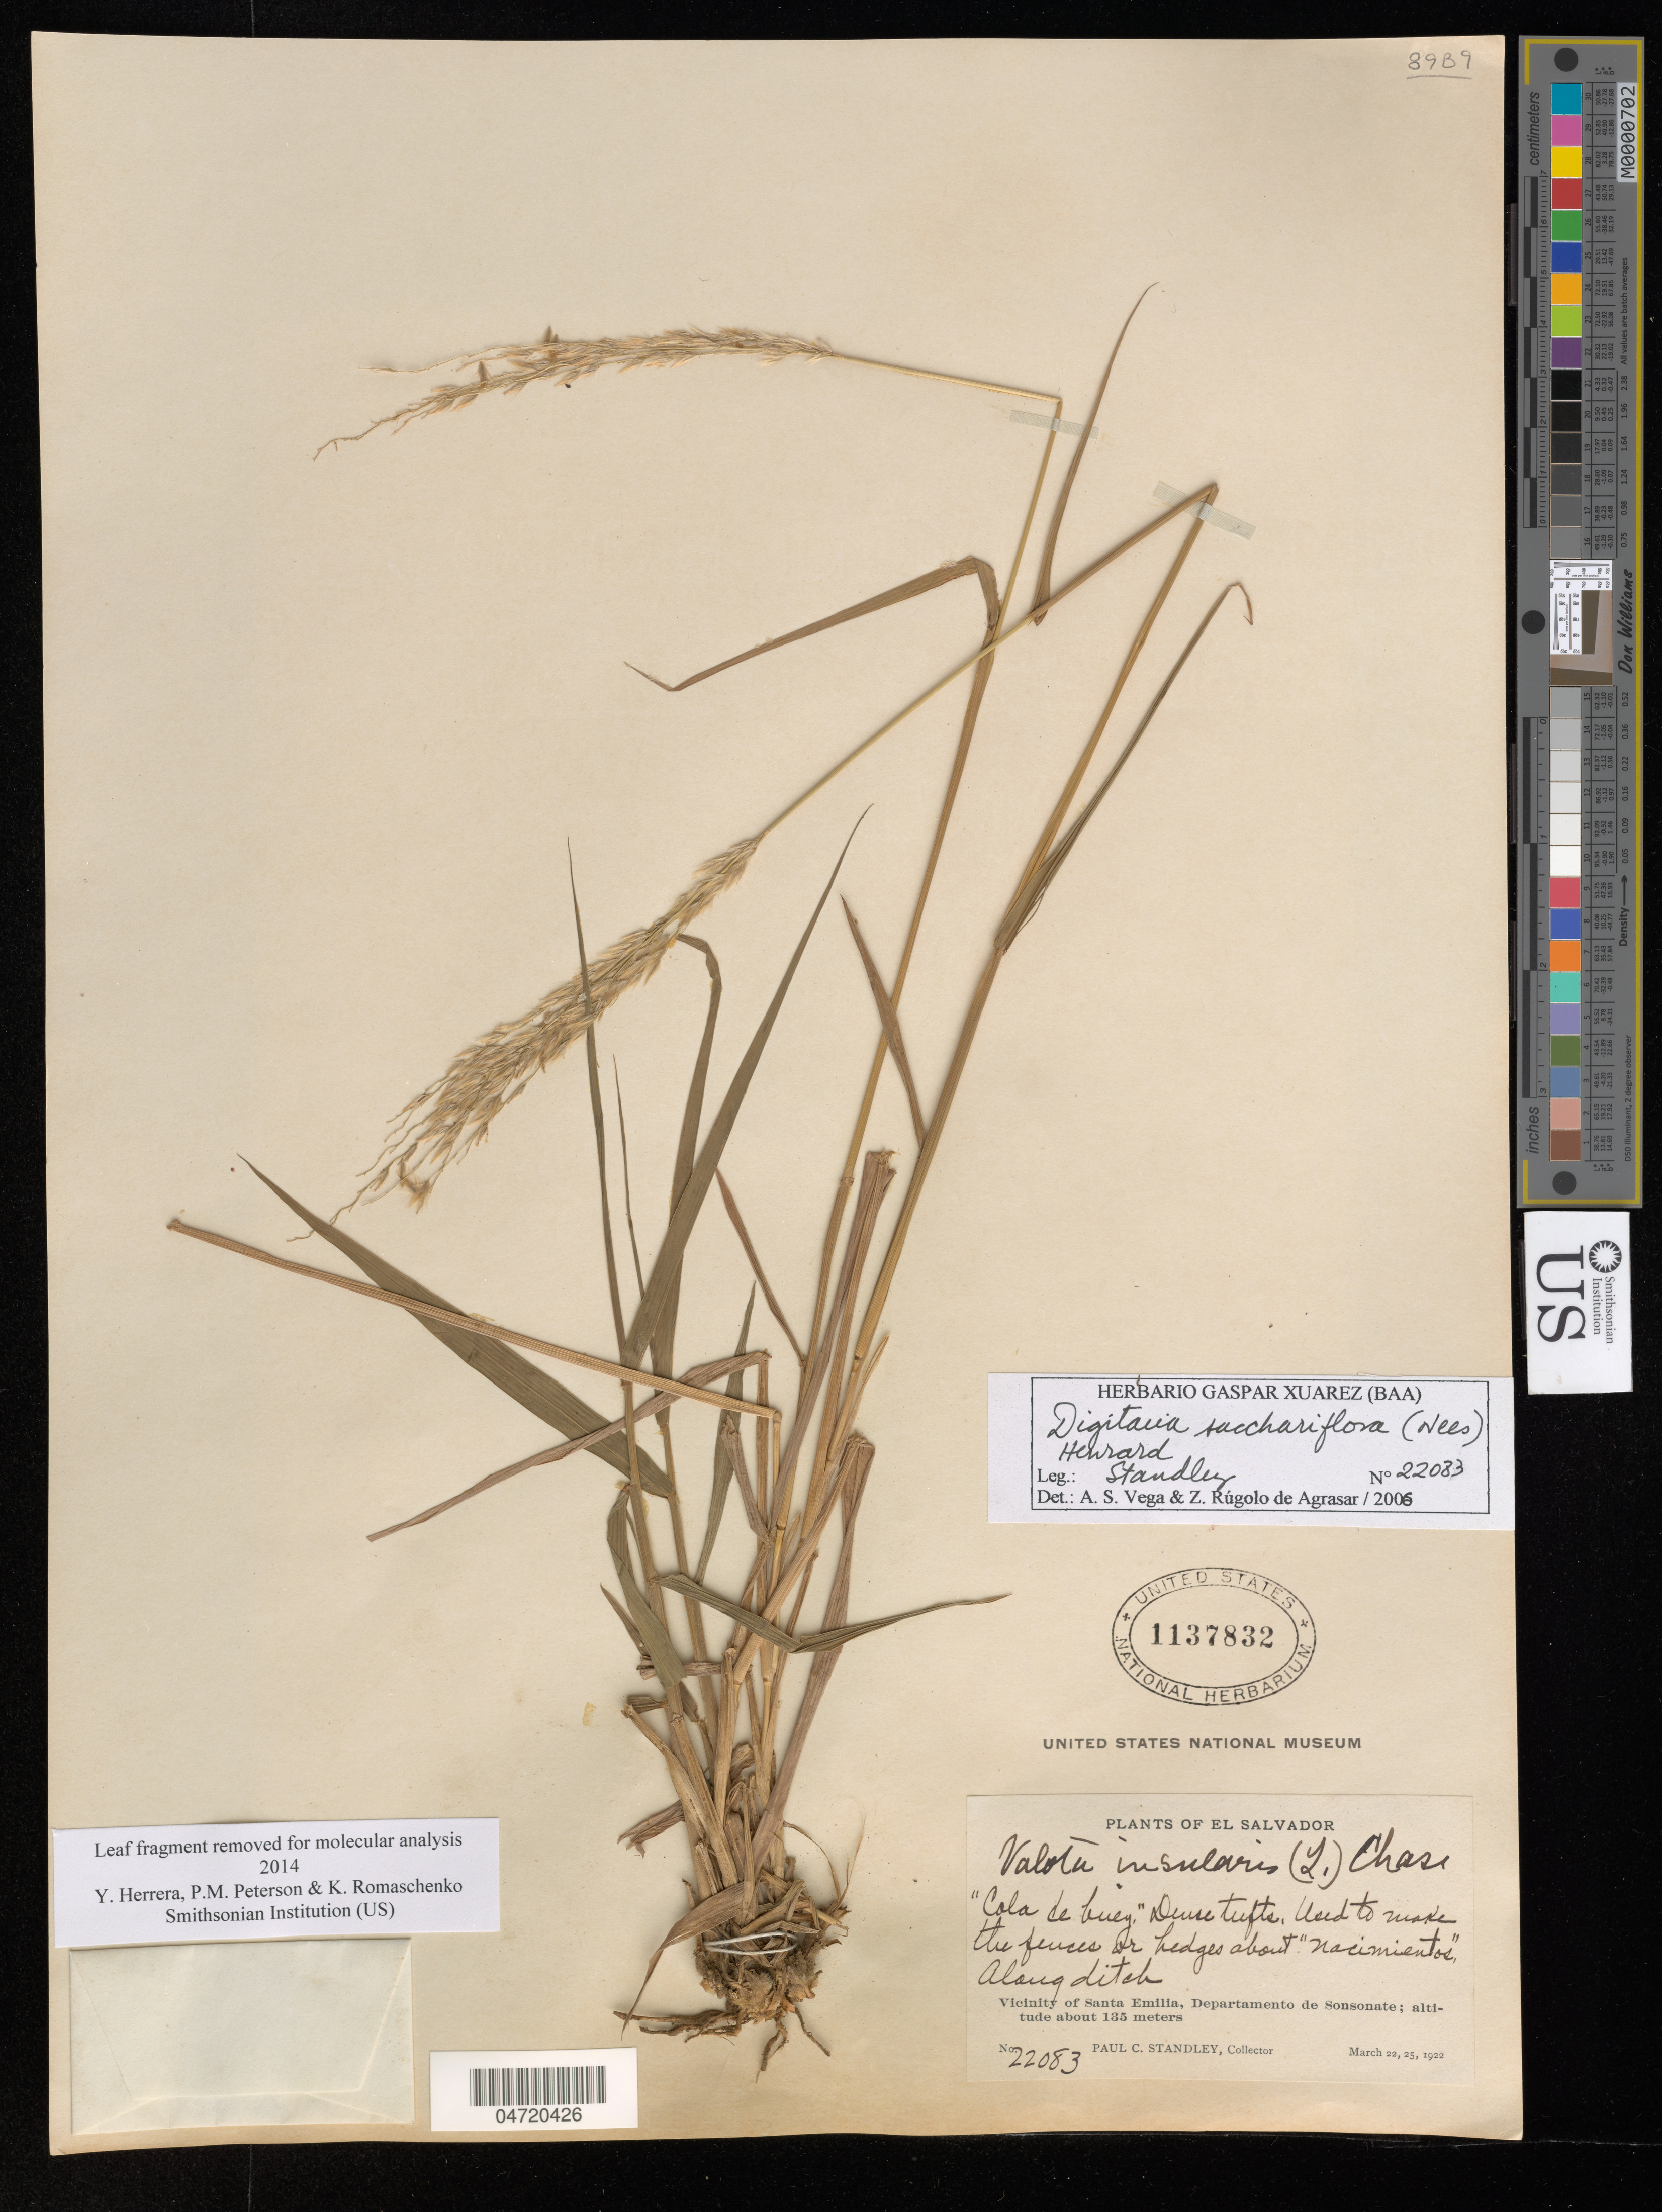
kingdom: Plantae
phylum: Tracheophyta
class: Liliopsida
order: Poales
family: Poaceae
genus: Digitaria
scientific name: Digitaria sacchariflora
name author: (Nees) Henr.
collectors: P. C. Standley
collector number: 22083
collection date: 1922-03-22/1922-03-25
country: El Salvador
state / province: Sonsonate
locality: Vicinity of Santa Emilia, Departamento de Sonsonate.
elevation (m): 135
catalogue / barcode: US 1137832